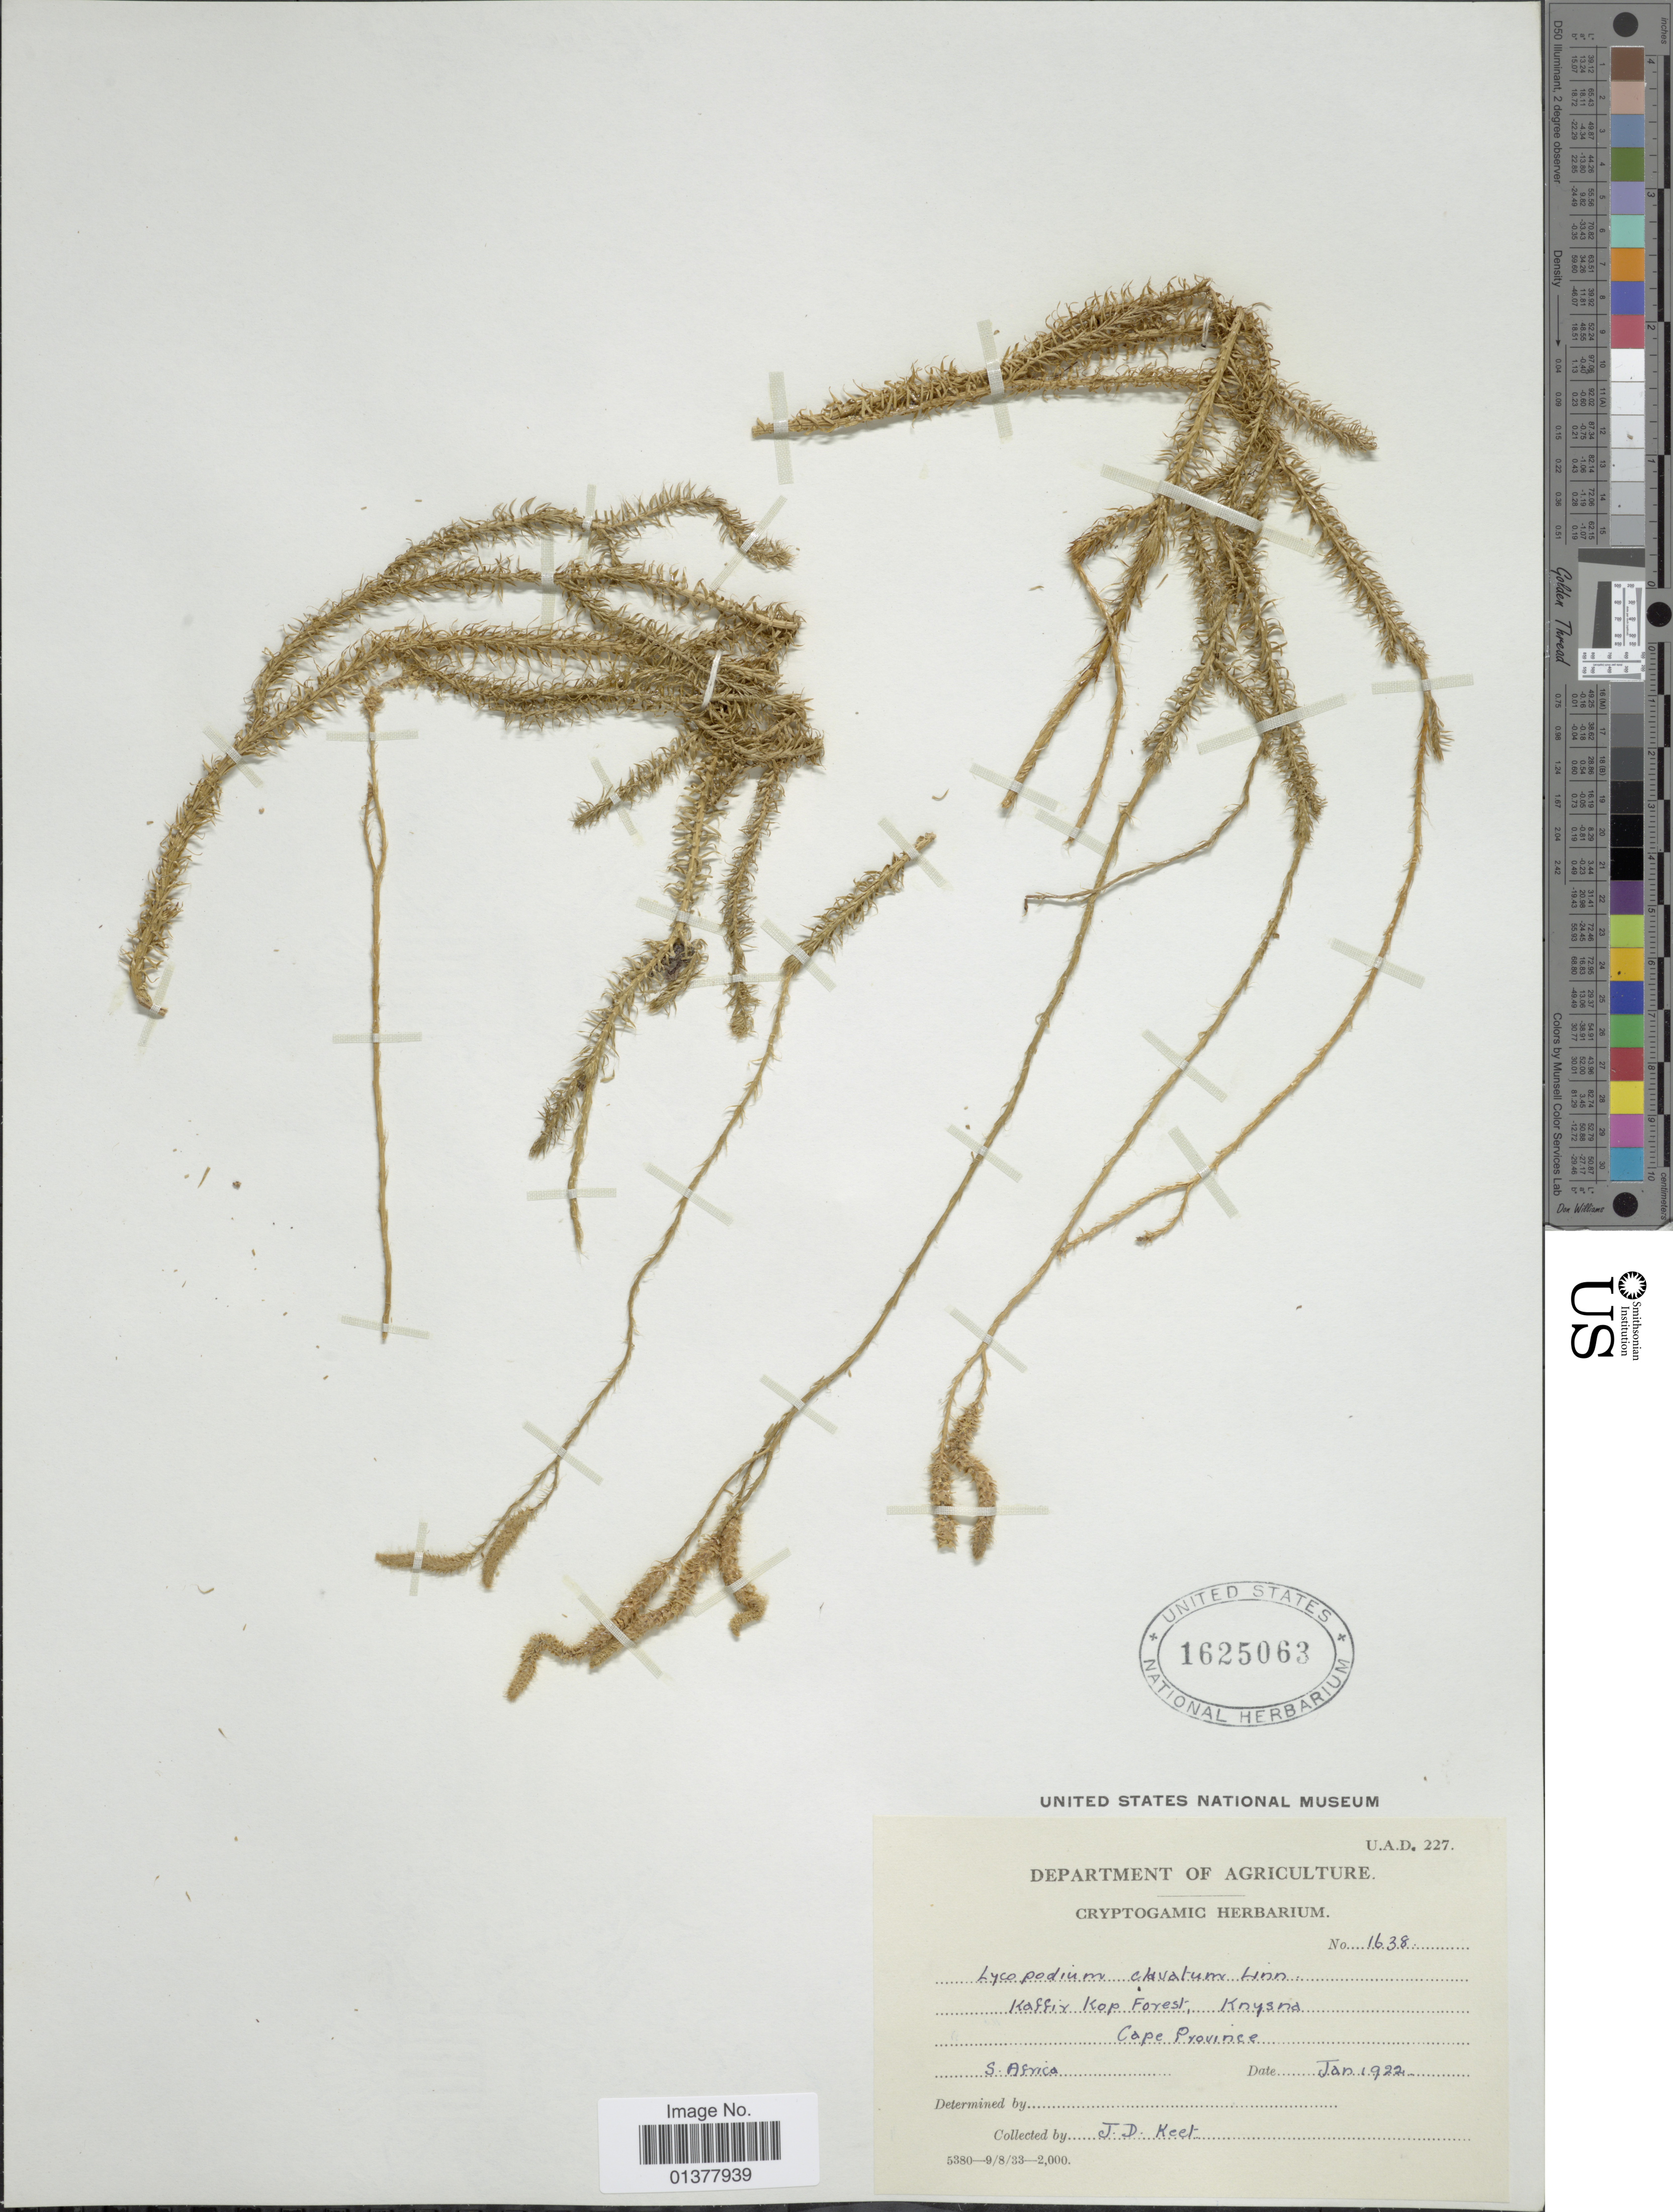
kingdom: Plantae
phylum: Tracheophyta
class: Lycopodiopsida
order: Lycopodiales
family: Lycopodiaceae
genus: Lycopodium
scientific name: Lycopodium clavatum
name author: L.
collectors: J. Keet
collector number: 1638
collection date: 1922-01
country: South Africa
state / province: Western Cape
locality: Kaffix Kop forest, Knysna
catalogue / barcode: US 1625063